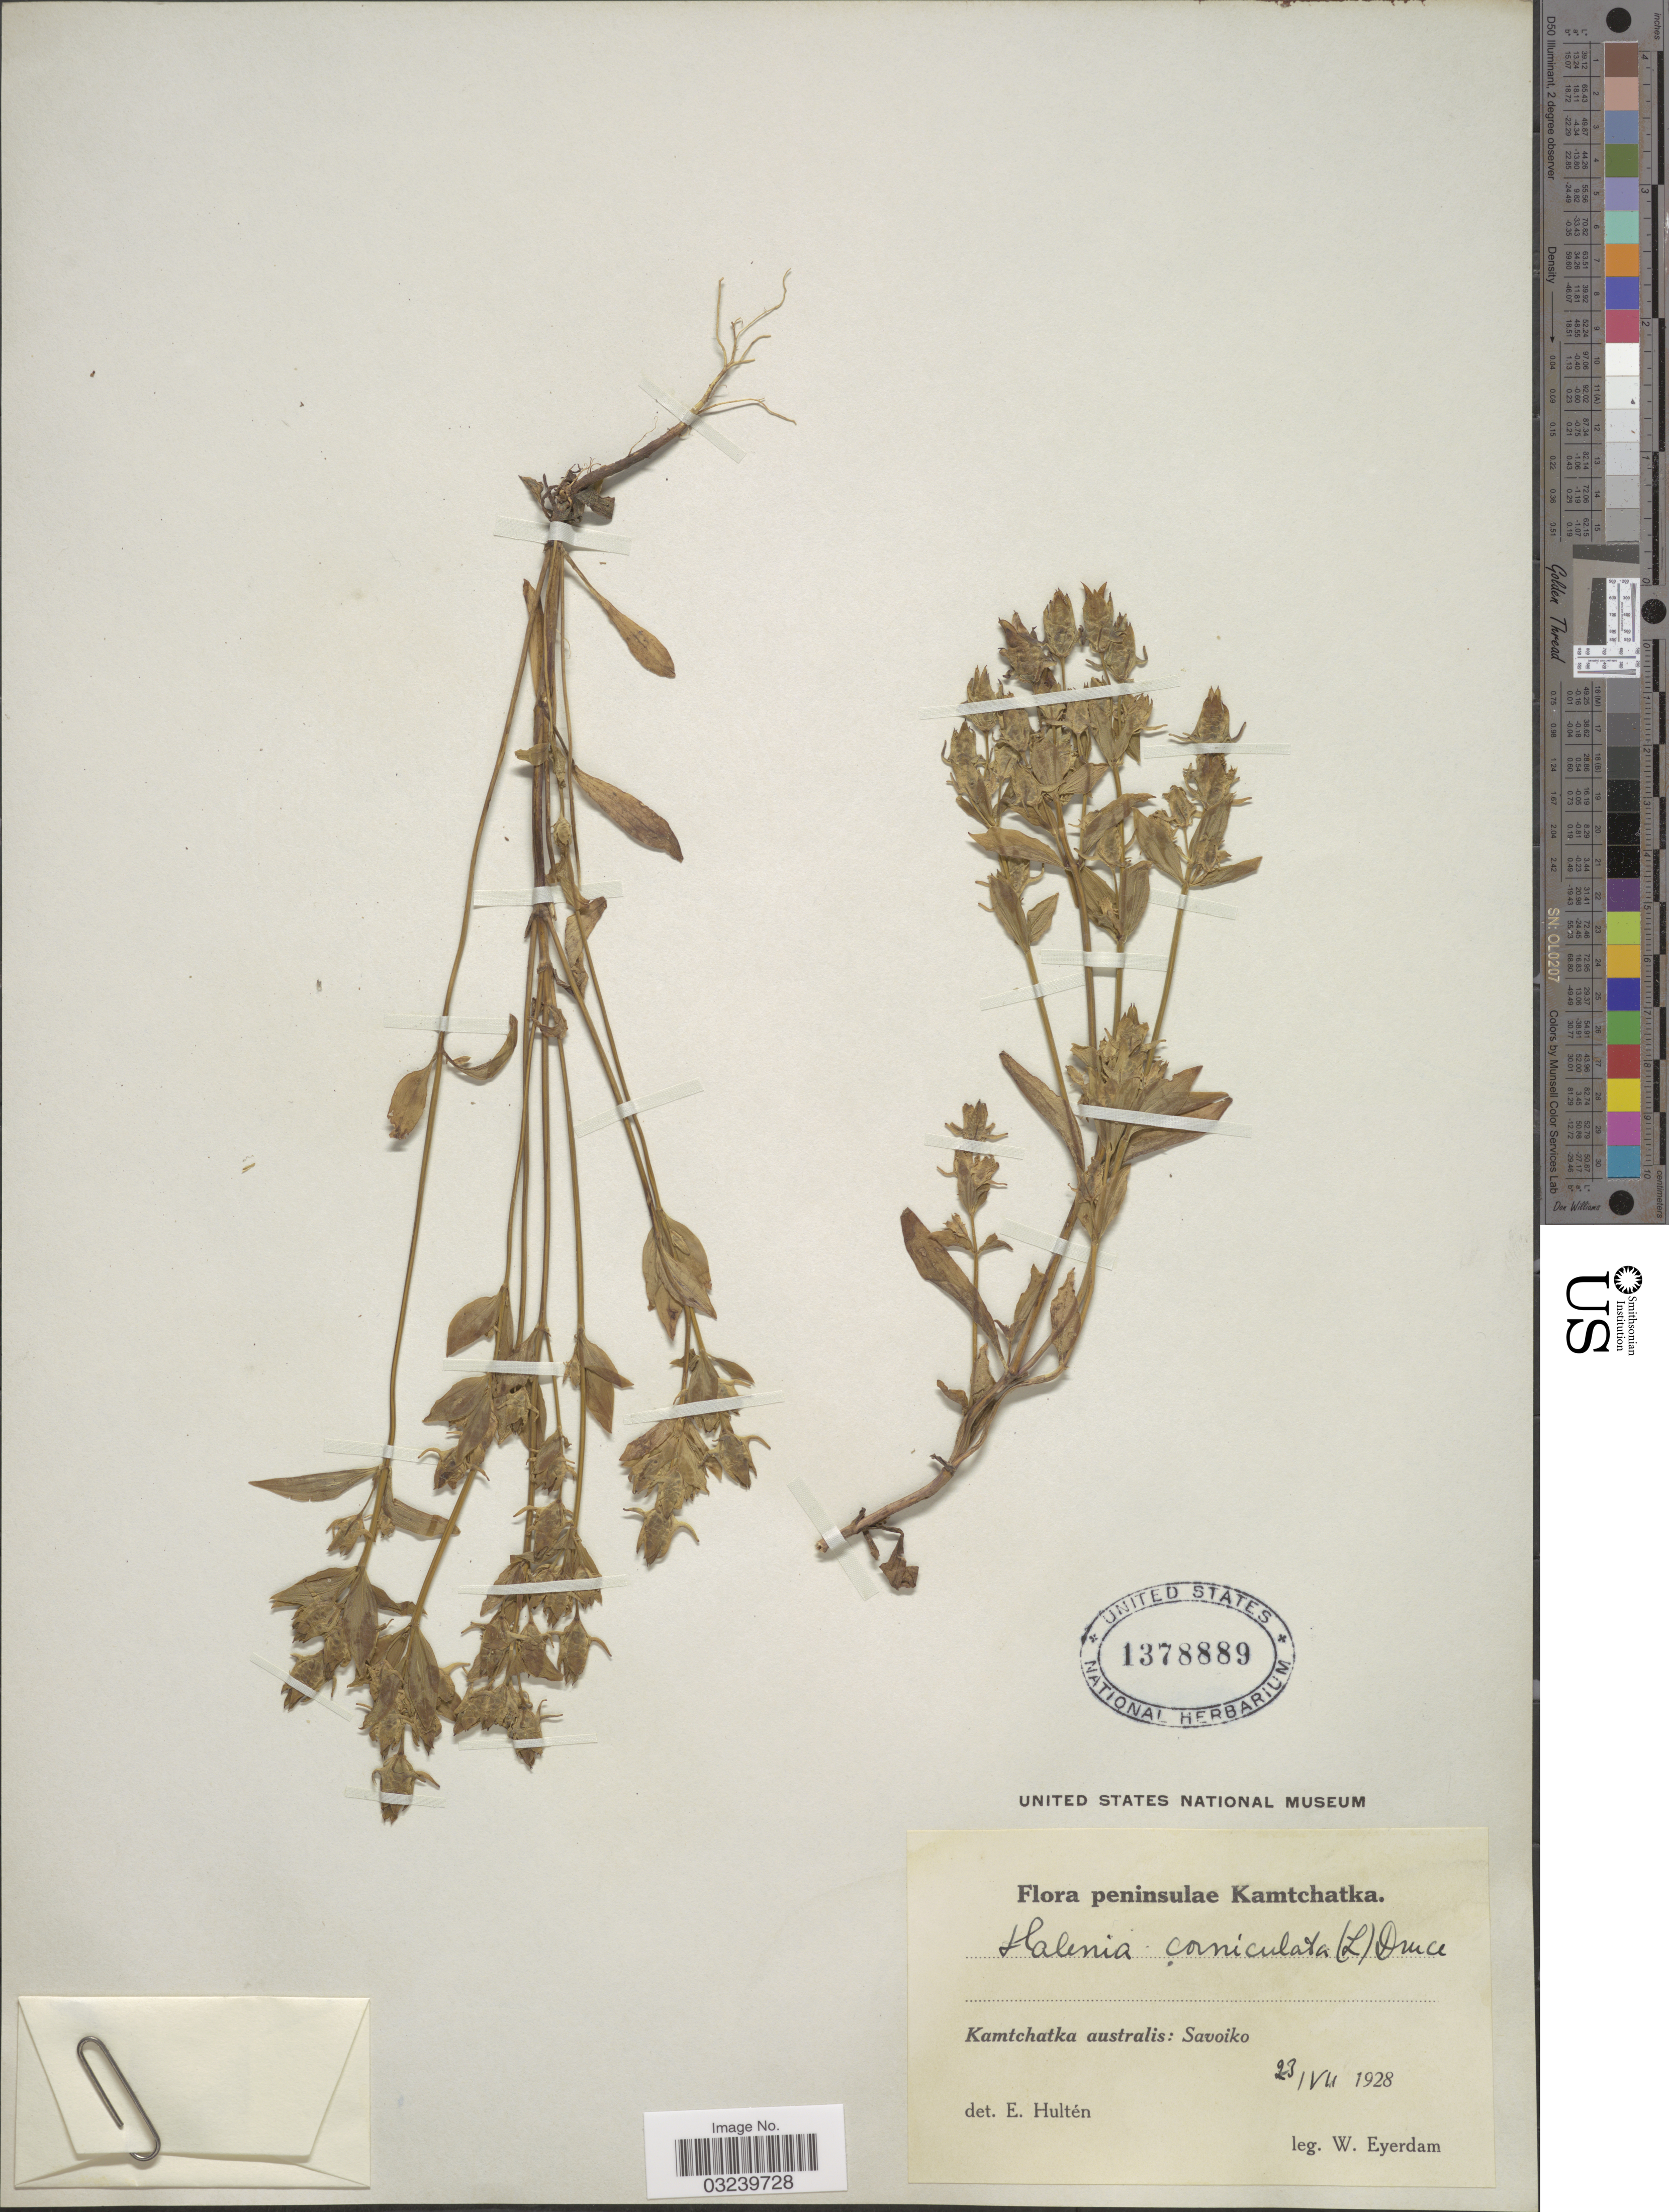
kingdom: Plantae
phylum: Tracheophyta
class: Magnoliopsida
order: Gentianales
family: Gentianaceae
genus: Halenia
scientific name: Halenia corniculata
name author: (L.) Cornaz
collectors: W. J. Eyerdam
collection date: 1928-07-23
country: Russian Federation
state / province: Kamchatka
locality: Peninsulae Kamtchatka, Kamtchatka australis: Savoiko.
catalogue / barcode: US 1378889